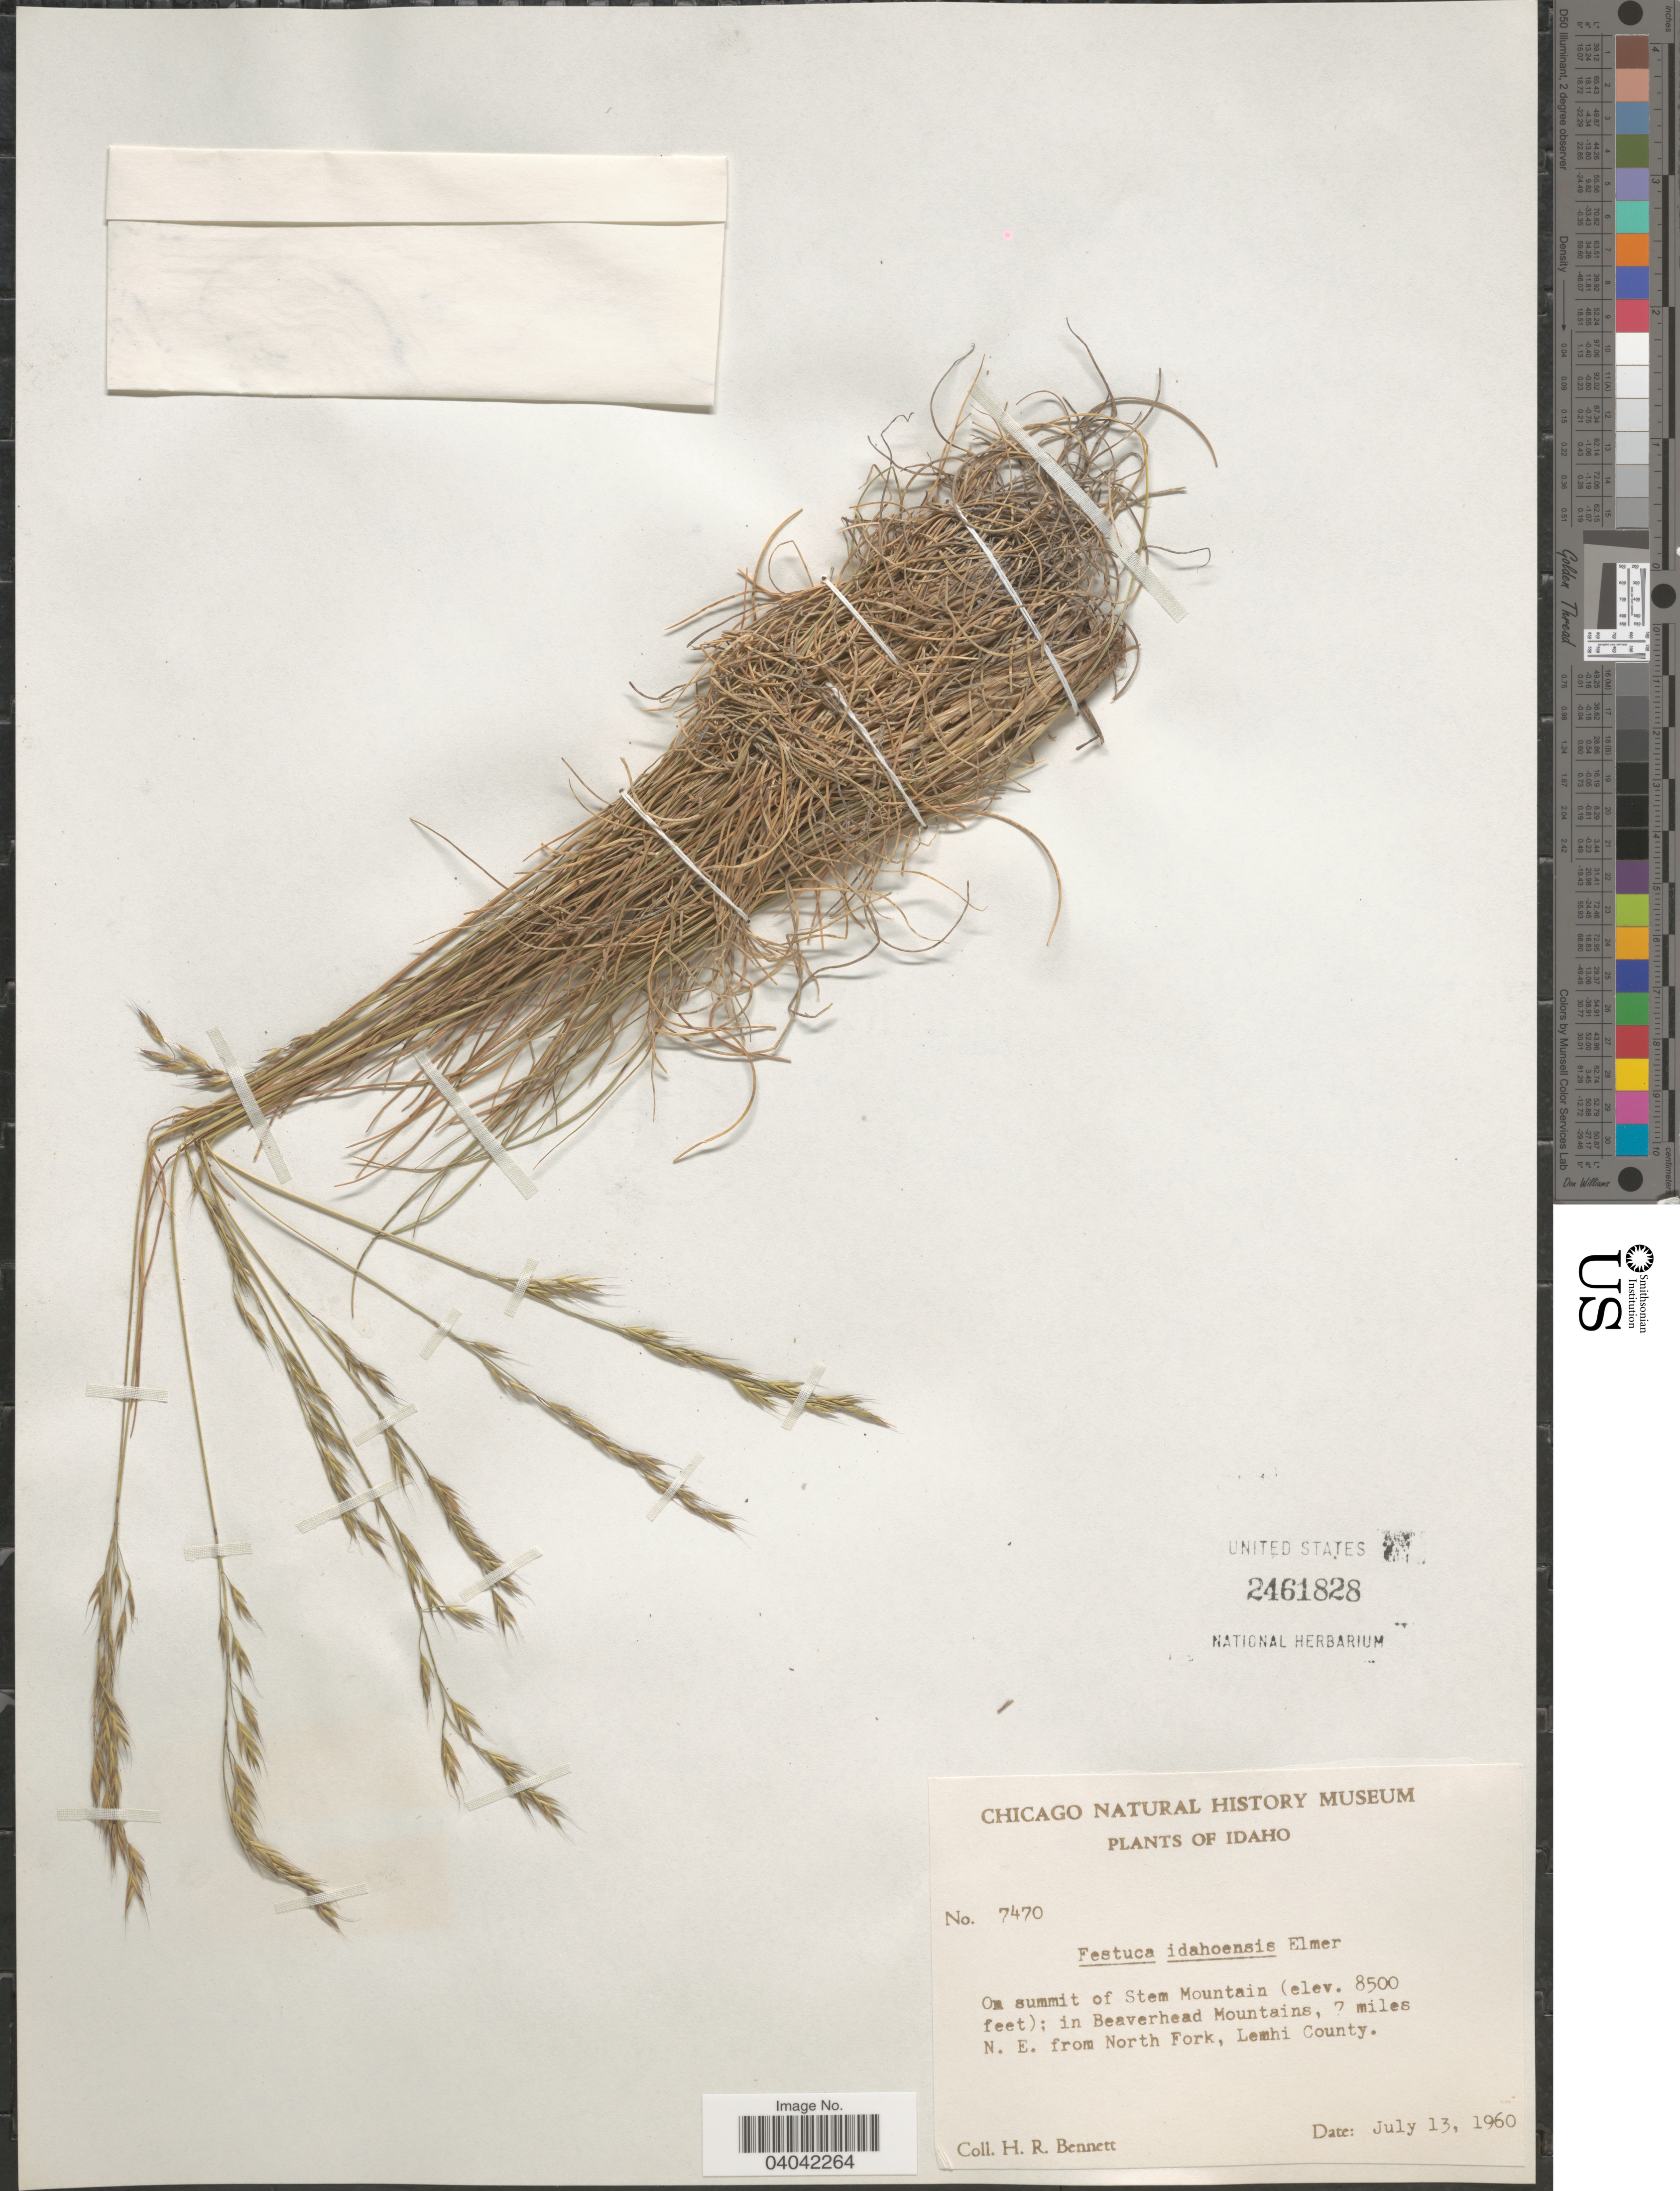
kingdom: Plantae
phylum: Tracheophyta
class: Liliopsida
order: Poales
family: Poaceae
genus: Festuca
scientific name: Festuca idahoensis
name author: Elmer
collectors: H. R. Bennett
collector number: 7470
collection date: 1960-07-13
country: United States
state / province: Idaho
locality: On summit of Stem Mountain; in Beaverhead Mountains, 7 miles N. E. from North Fork, Lemhi County.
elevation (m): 2591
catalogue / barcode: US 2461828